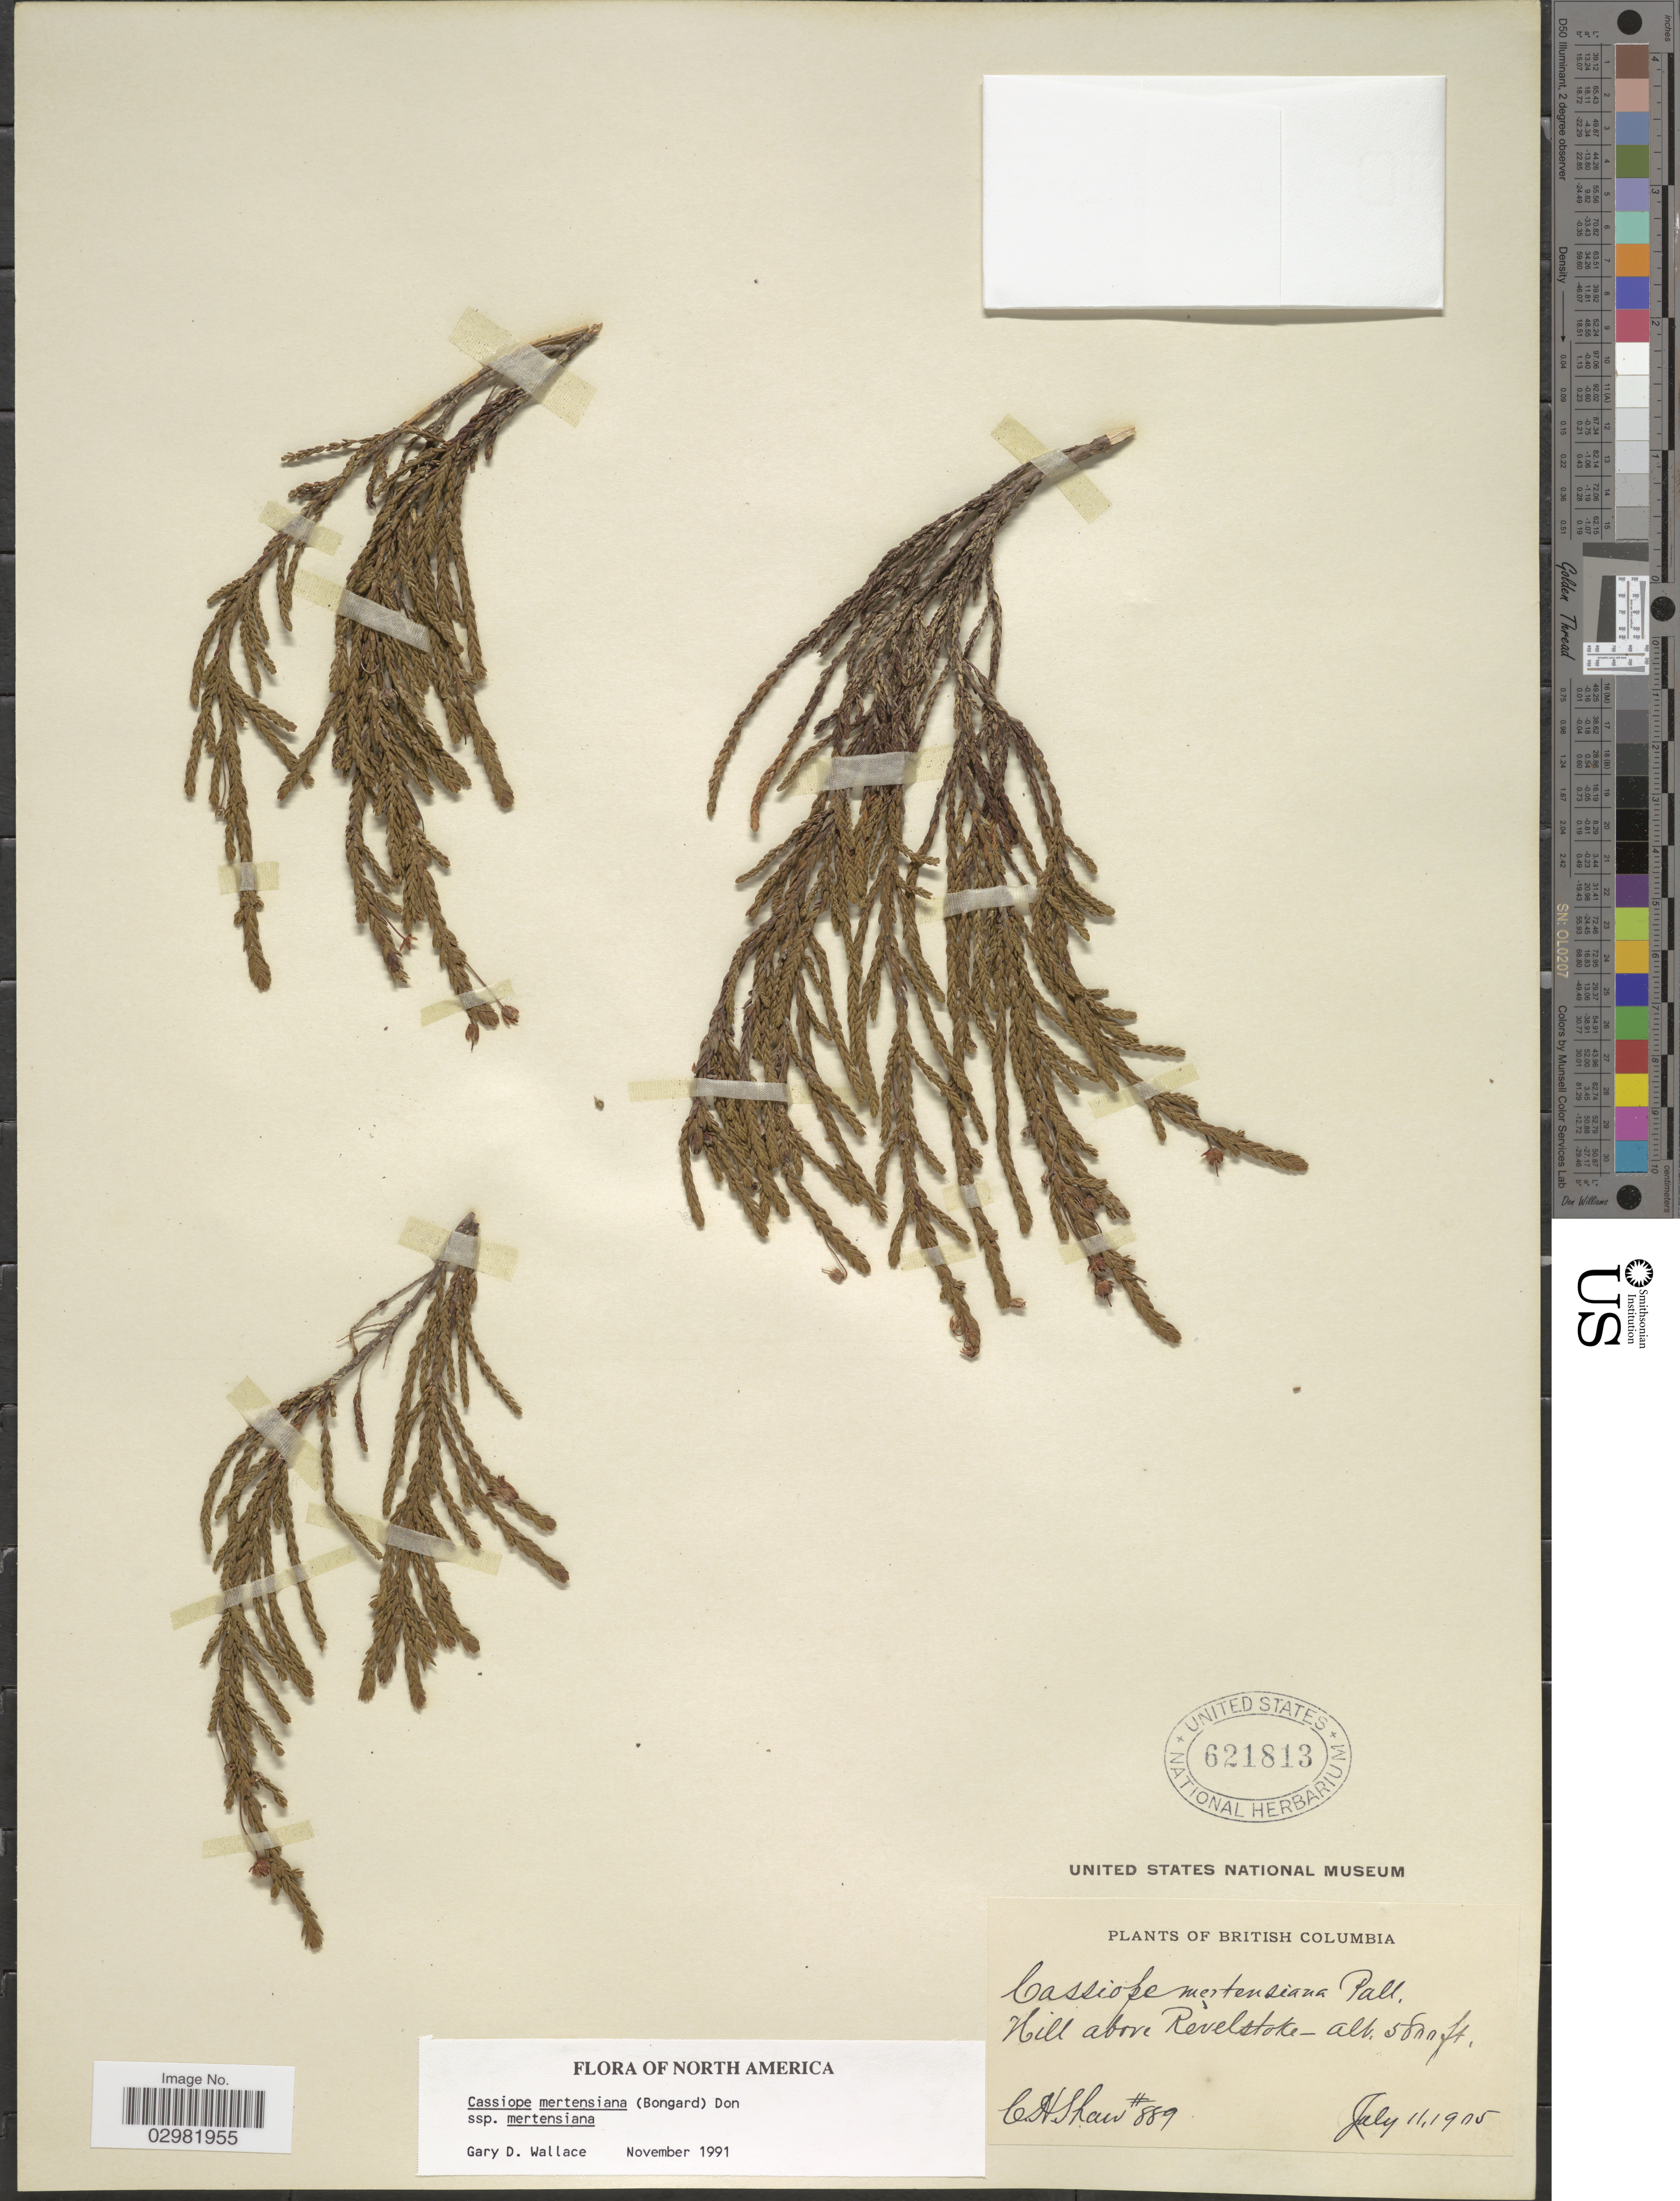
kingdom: Plantae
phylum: Tracheophyta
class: Magnoliopsida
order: Ericales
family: Ericaceae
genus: Cassiope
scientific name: Cassiope mertensiana subsp. mertensiana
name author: (Bong.) G. Don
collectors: C. H. Shaw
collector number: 889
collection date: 1905-07-11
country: Canada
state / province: British Columbia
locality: Hills above Revelstoke.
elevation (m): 1768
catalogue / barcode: US 621813